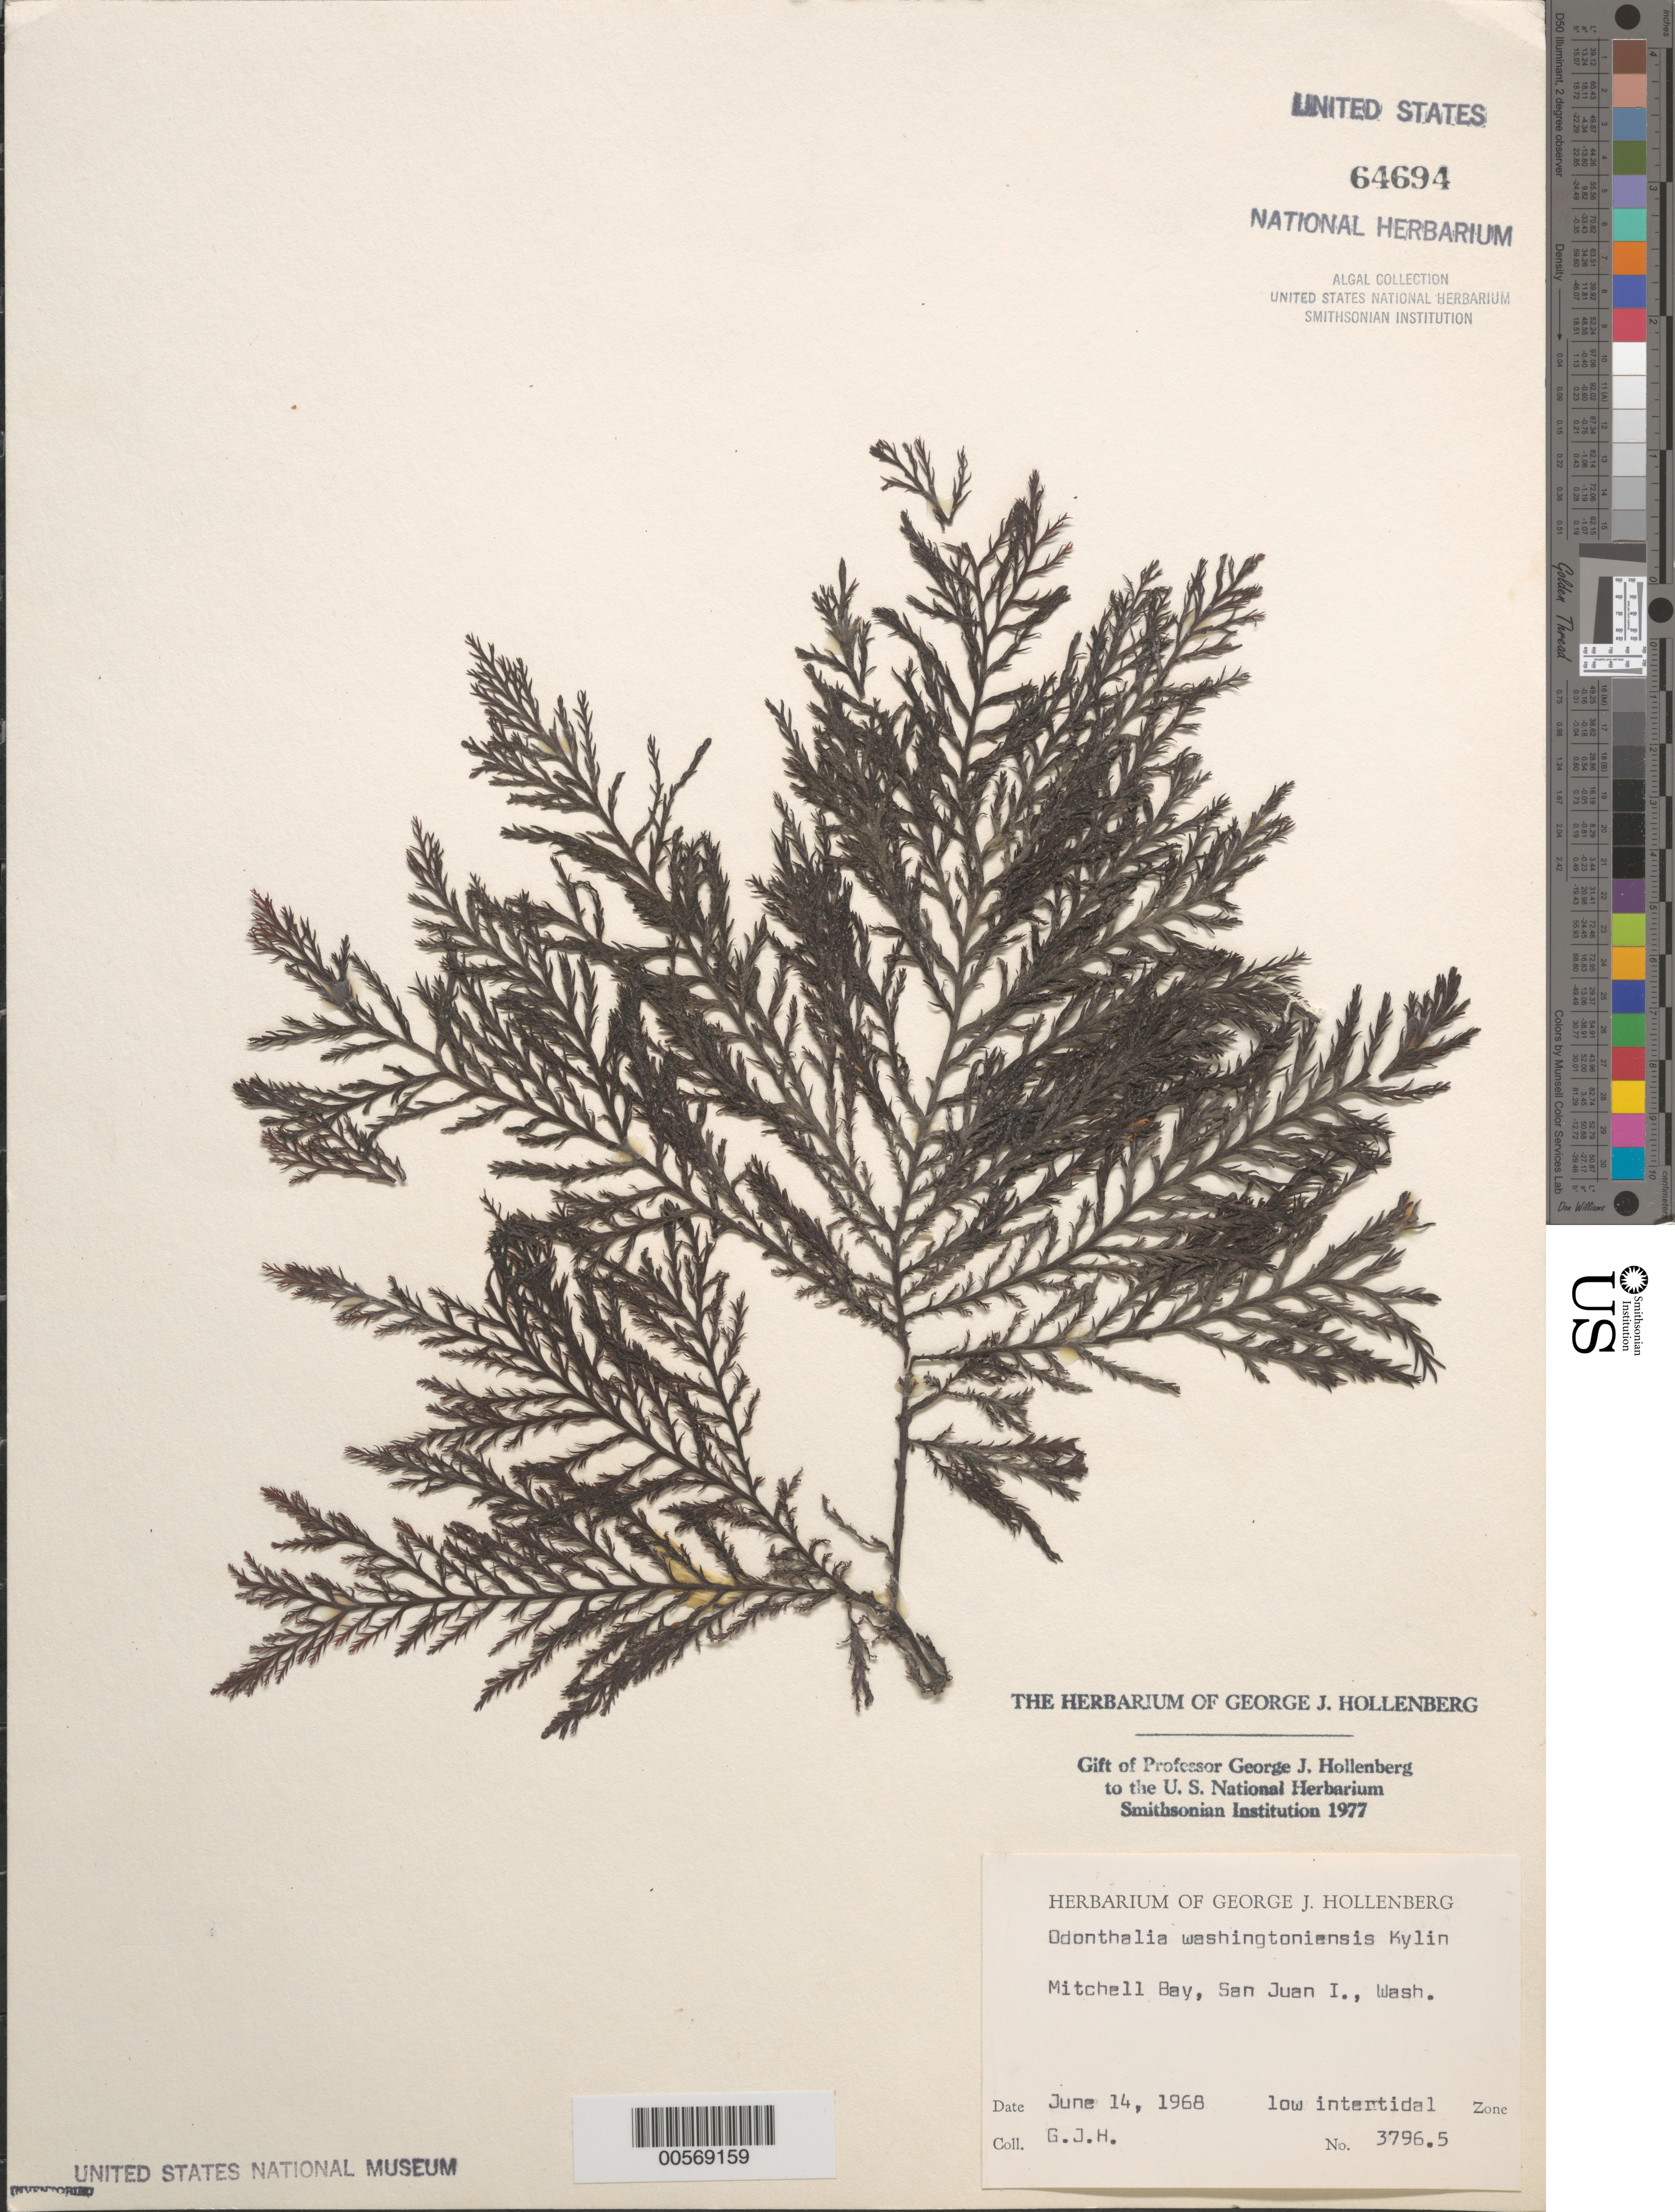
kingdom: Plantae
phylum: Rhodophyta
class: Florideophyceae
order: Ceramiales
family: Rhodomelaceae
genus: Odonthalia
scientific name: Odonthalia washingtoniensis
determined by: Hollenberg, George J.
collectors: G. Hollenberg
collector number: GJH 3796.5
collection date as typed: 14 Jun 1968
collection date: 1968-06-14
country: United States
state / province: Washington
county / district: San Juan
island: San Juan Island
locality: Mitchell Bay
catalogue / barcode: US 64694